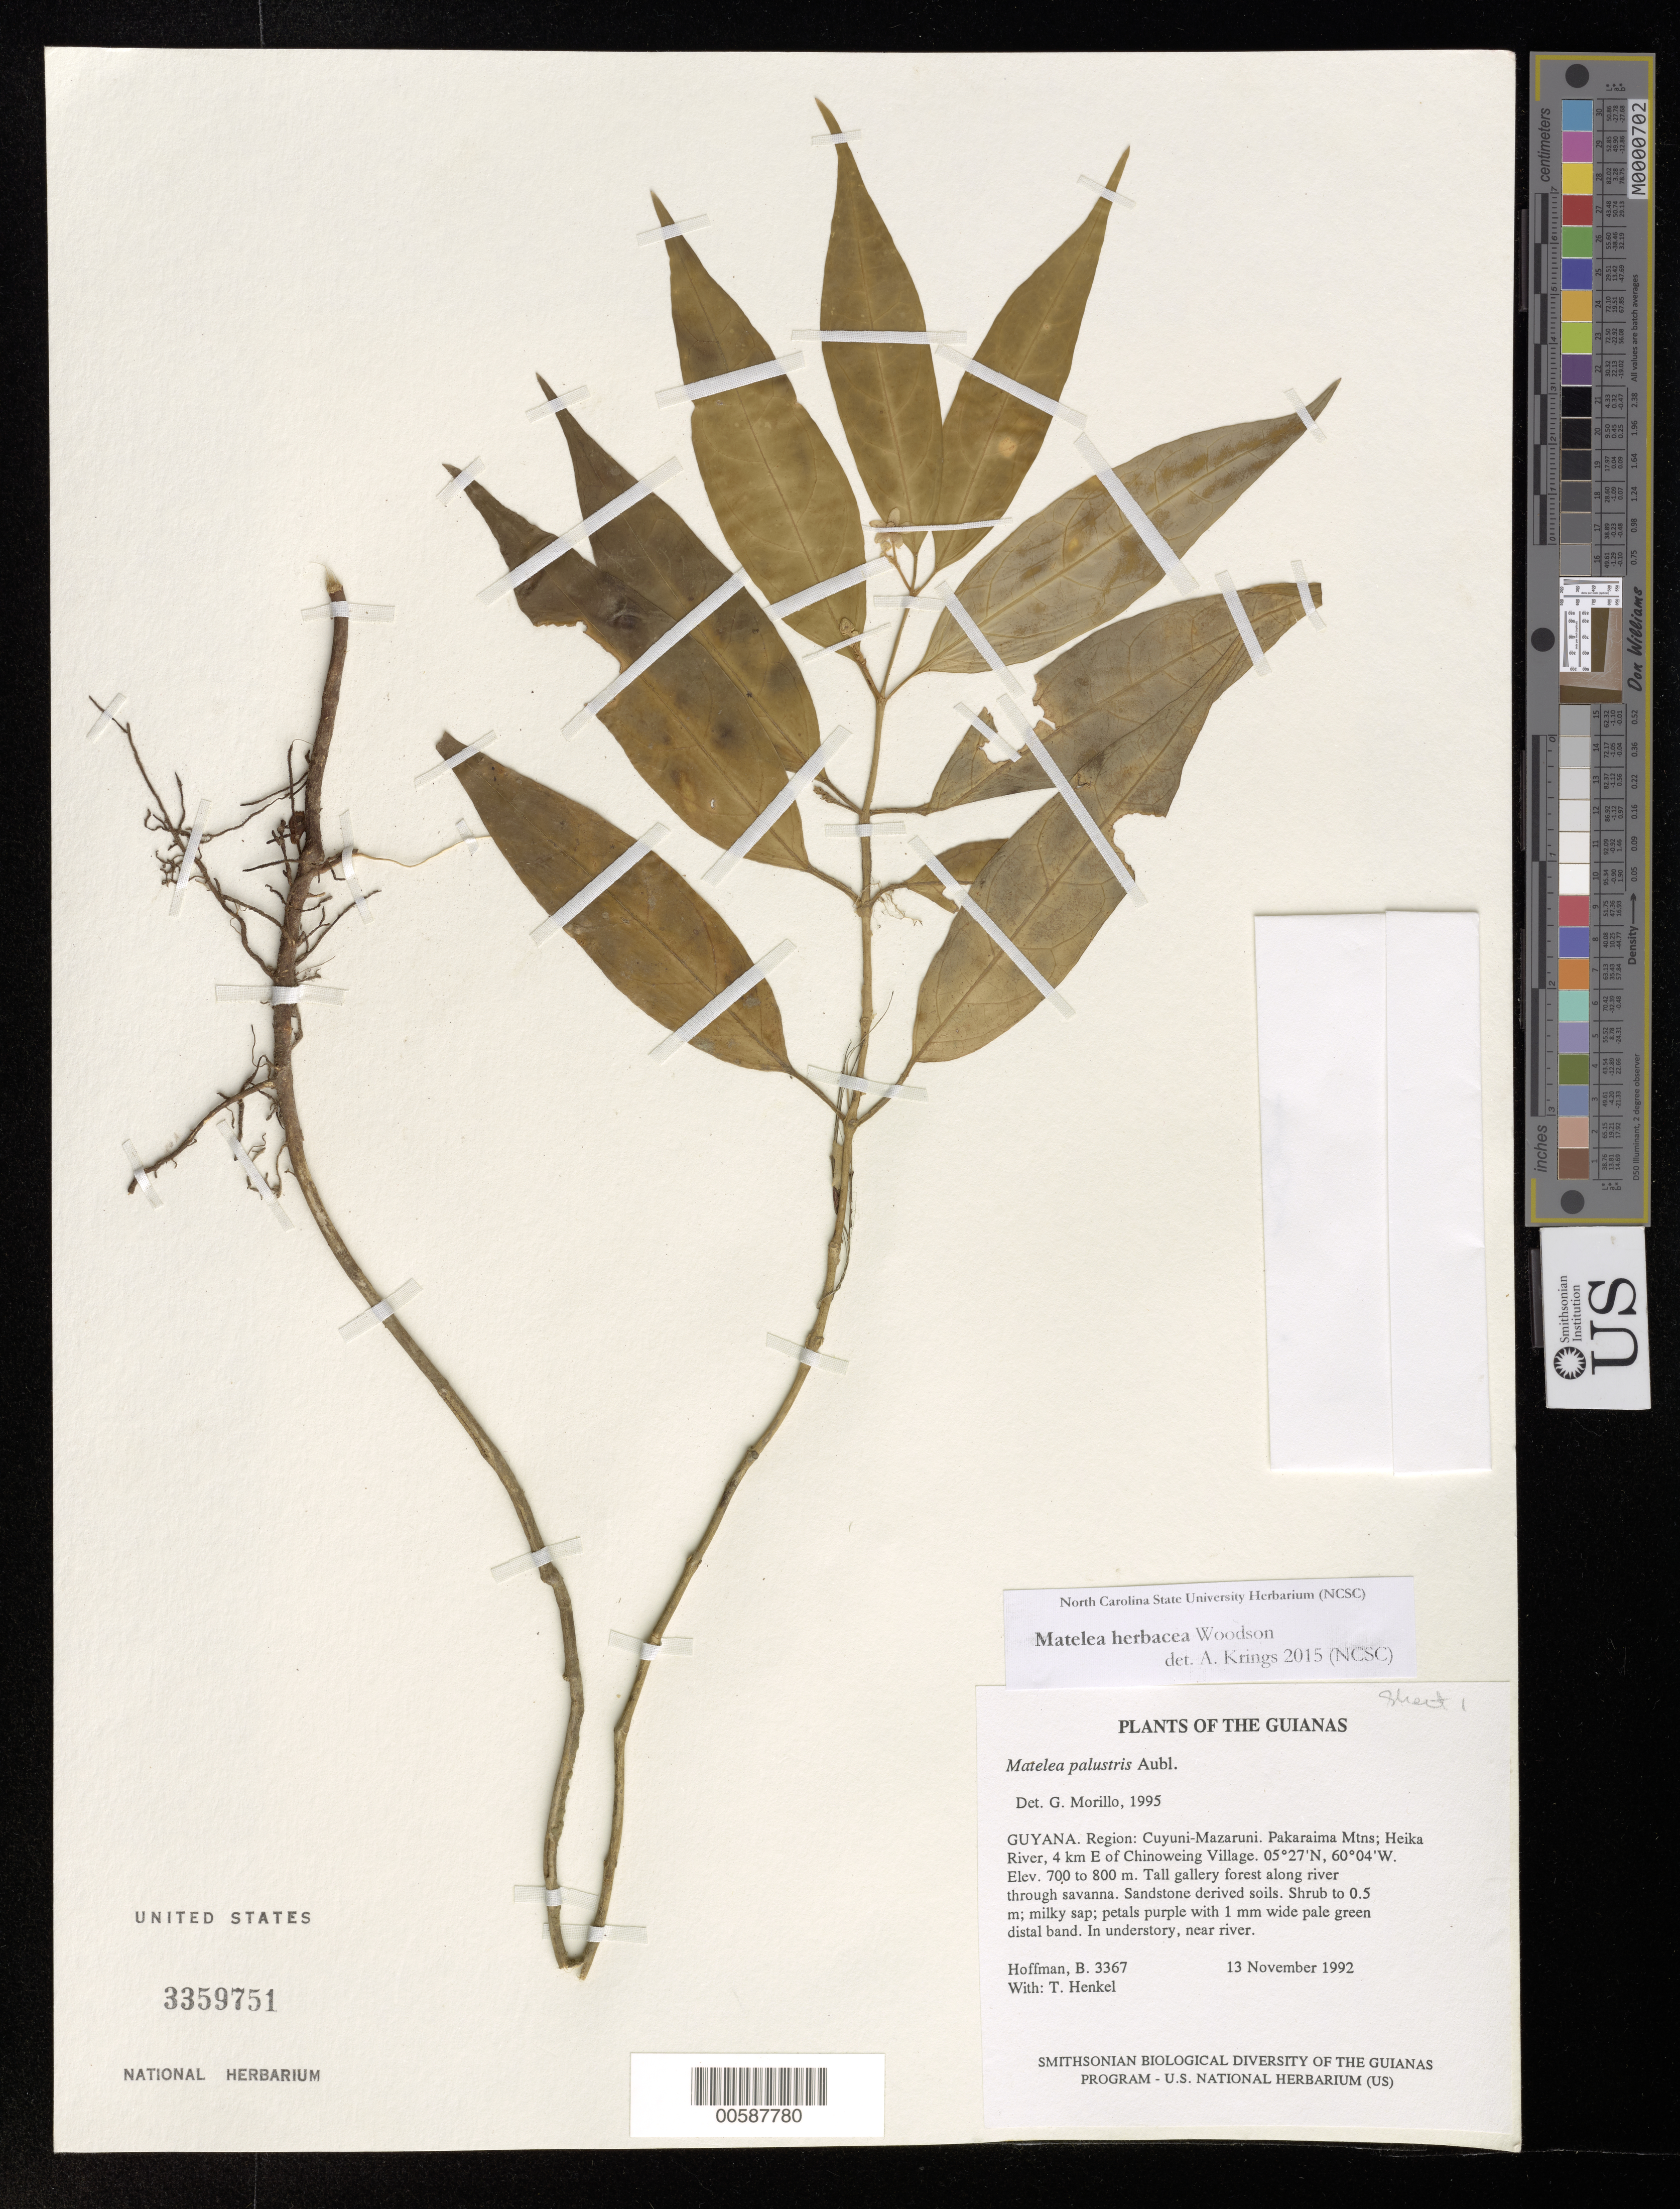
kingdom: Plantae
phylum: Tracheophyta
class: Magnoliopsida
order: Gentianales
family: Apocynaceae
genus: Matelea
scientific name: Matelea herbacea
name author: Woodson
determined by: Krings, A.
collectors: B. Hoffman & T. Henkel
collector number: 3367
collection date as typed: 13 November 1992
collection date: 1992-11-13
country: Guyana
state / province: Cuyuni-Mazaruni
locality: Pakaraima Mountains; Heika River, 4 km E of Chinoweing village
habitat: Tall gallery forest along river through savanna. Sandstone derived soils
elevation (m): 700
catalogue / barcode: US 3359751